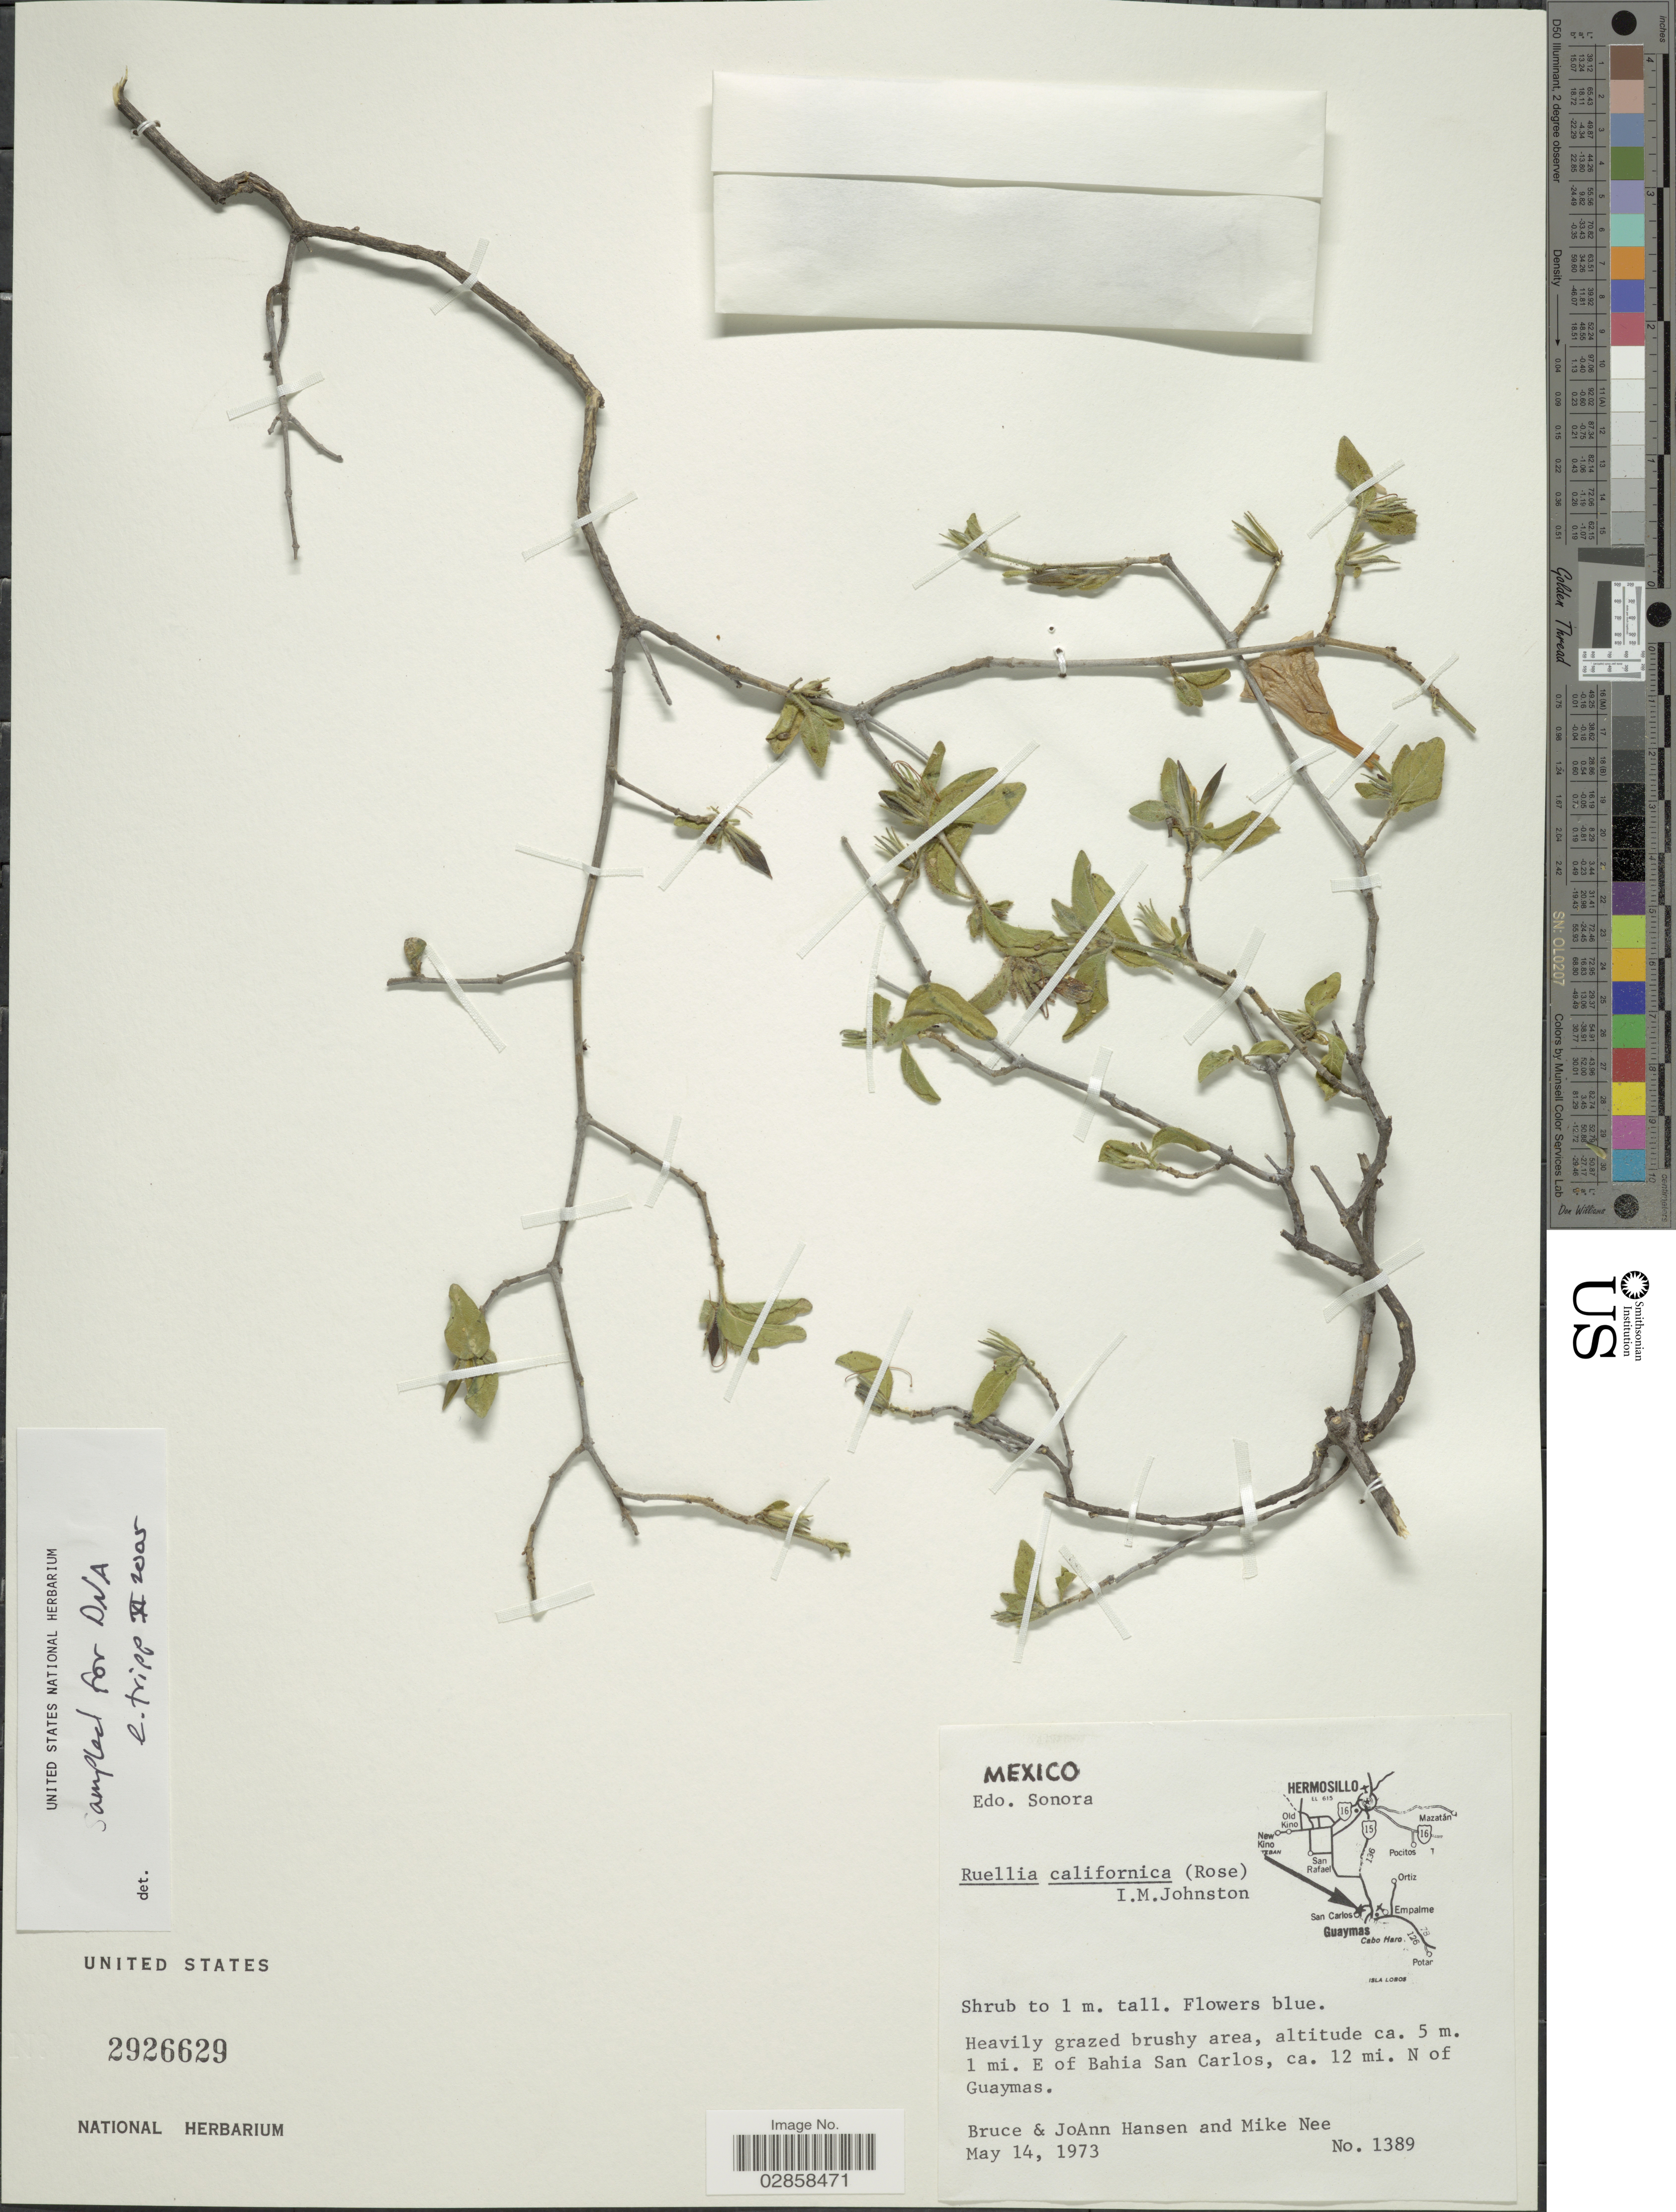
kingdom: Plantae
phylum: Tracheophyta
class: Magnoliopsida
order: Lamiales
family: Acanthaceae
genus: Ruellia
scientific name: Ruellia californica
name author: (Rose) I.M. Johnst.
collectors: B. Hansen, J. Hansen & M. Nee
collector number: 1389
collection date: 1973-05-14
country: Mexico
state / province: Sonora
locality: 1 mi. E of Bahia San Carlos, ca. 12 mi. N of Guaymas.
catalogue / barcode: US 2926629